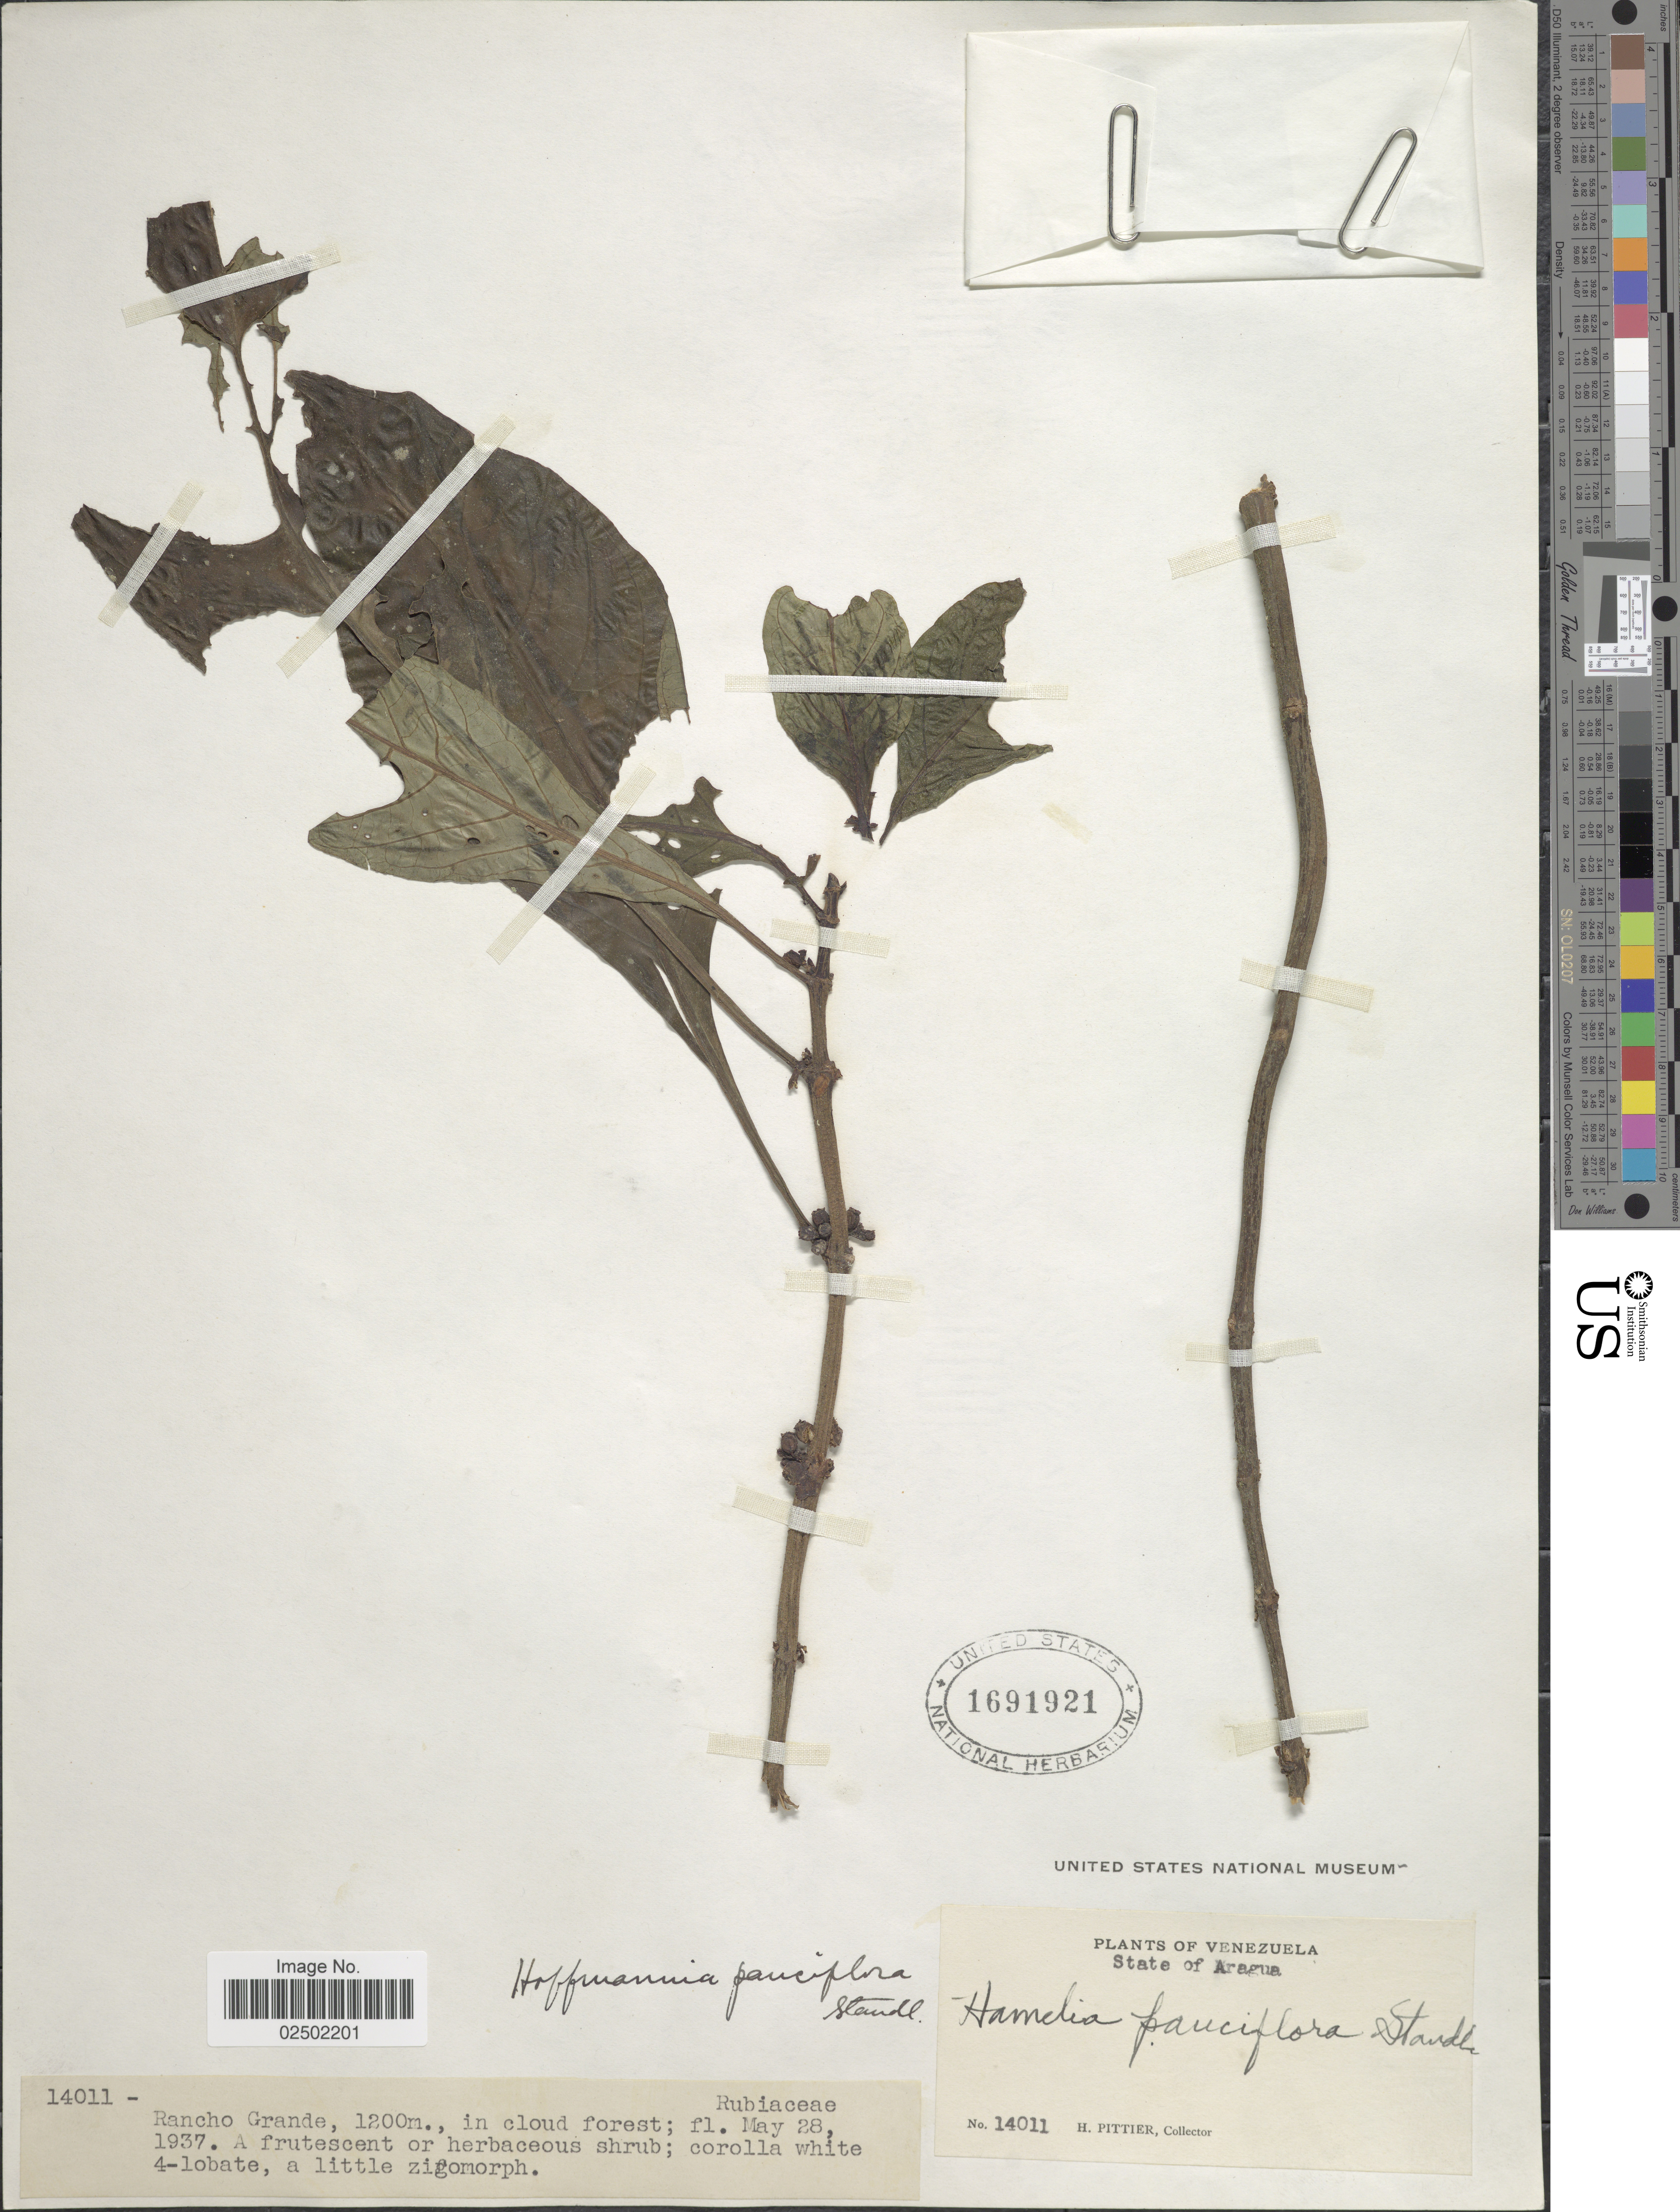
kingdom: Plantae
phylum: Tracheophyta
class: Magnoliopsida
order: Gentianales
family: Rubiaceae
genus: Hoffmannia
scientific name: Hoffmannia pauciflora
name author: Standl.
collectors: H. F. Pittier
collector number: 14011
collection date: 1937-05-28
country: Venezuela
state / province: Aragua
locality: State of Aragua, Rancho Grande, in cloud forest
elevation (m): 1200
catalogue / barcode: US 1691921